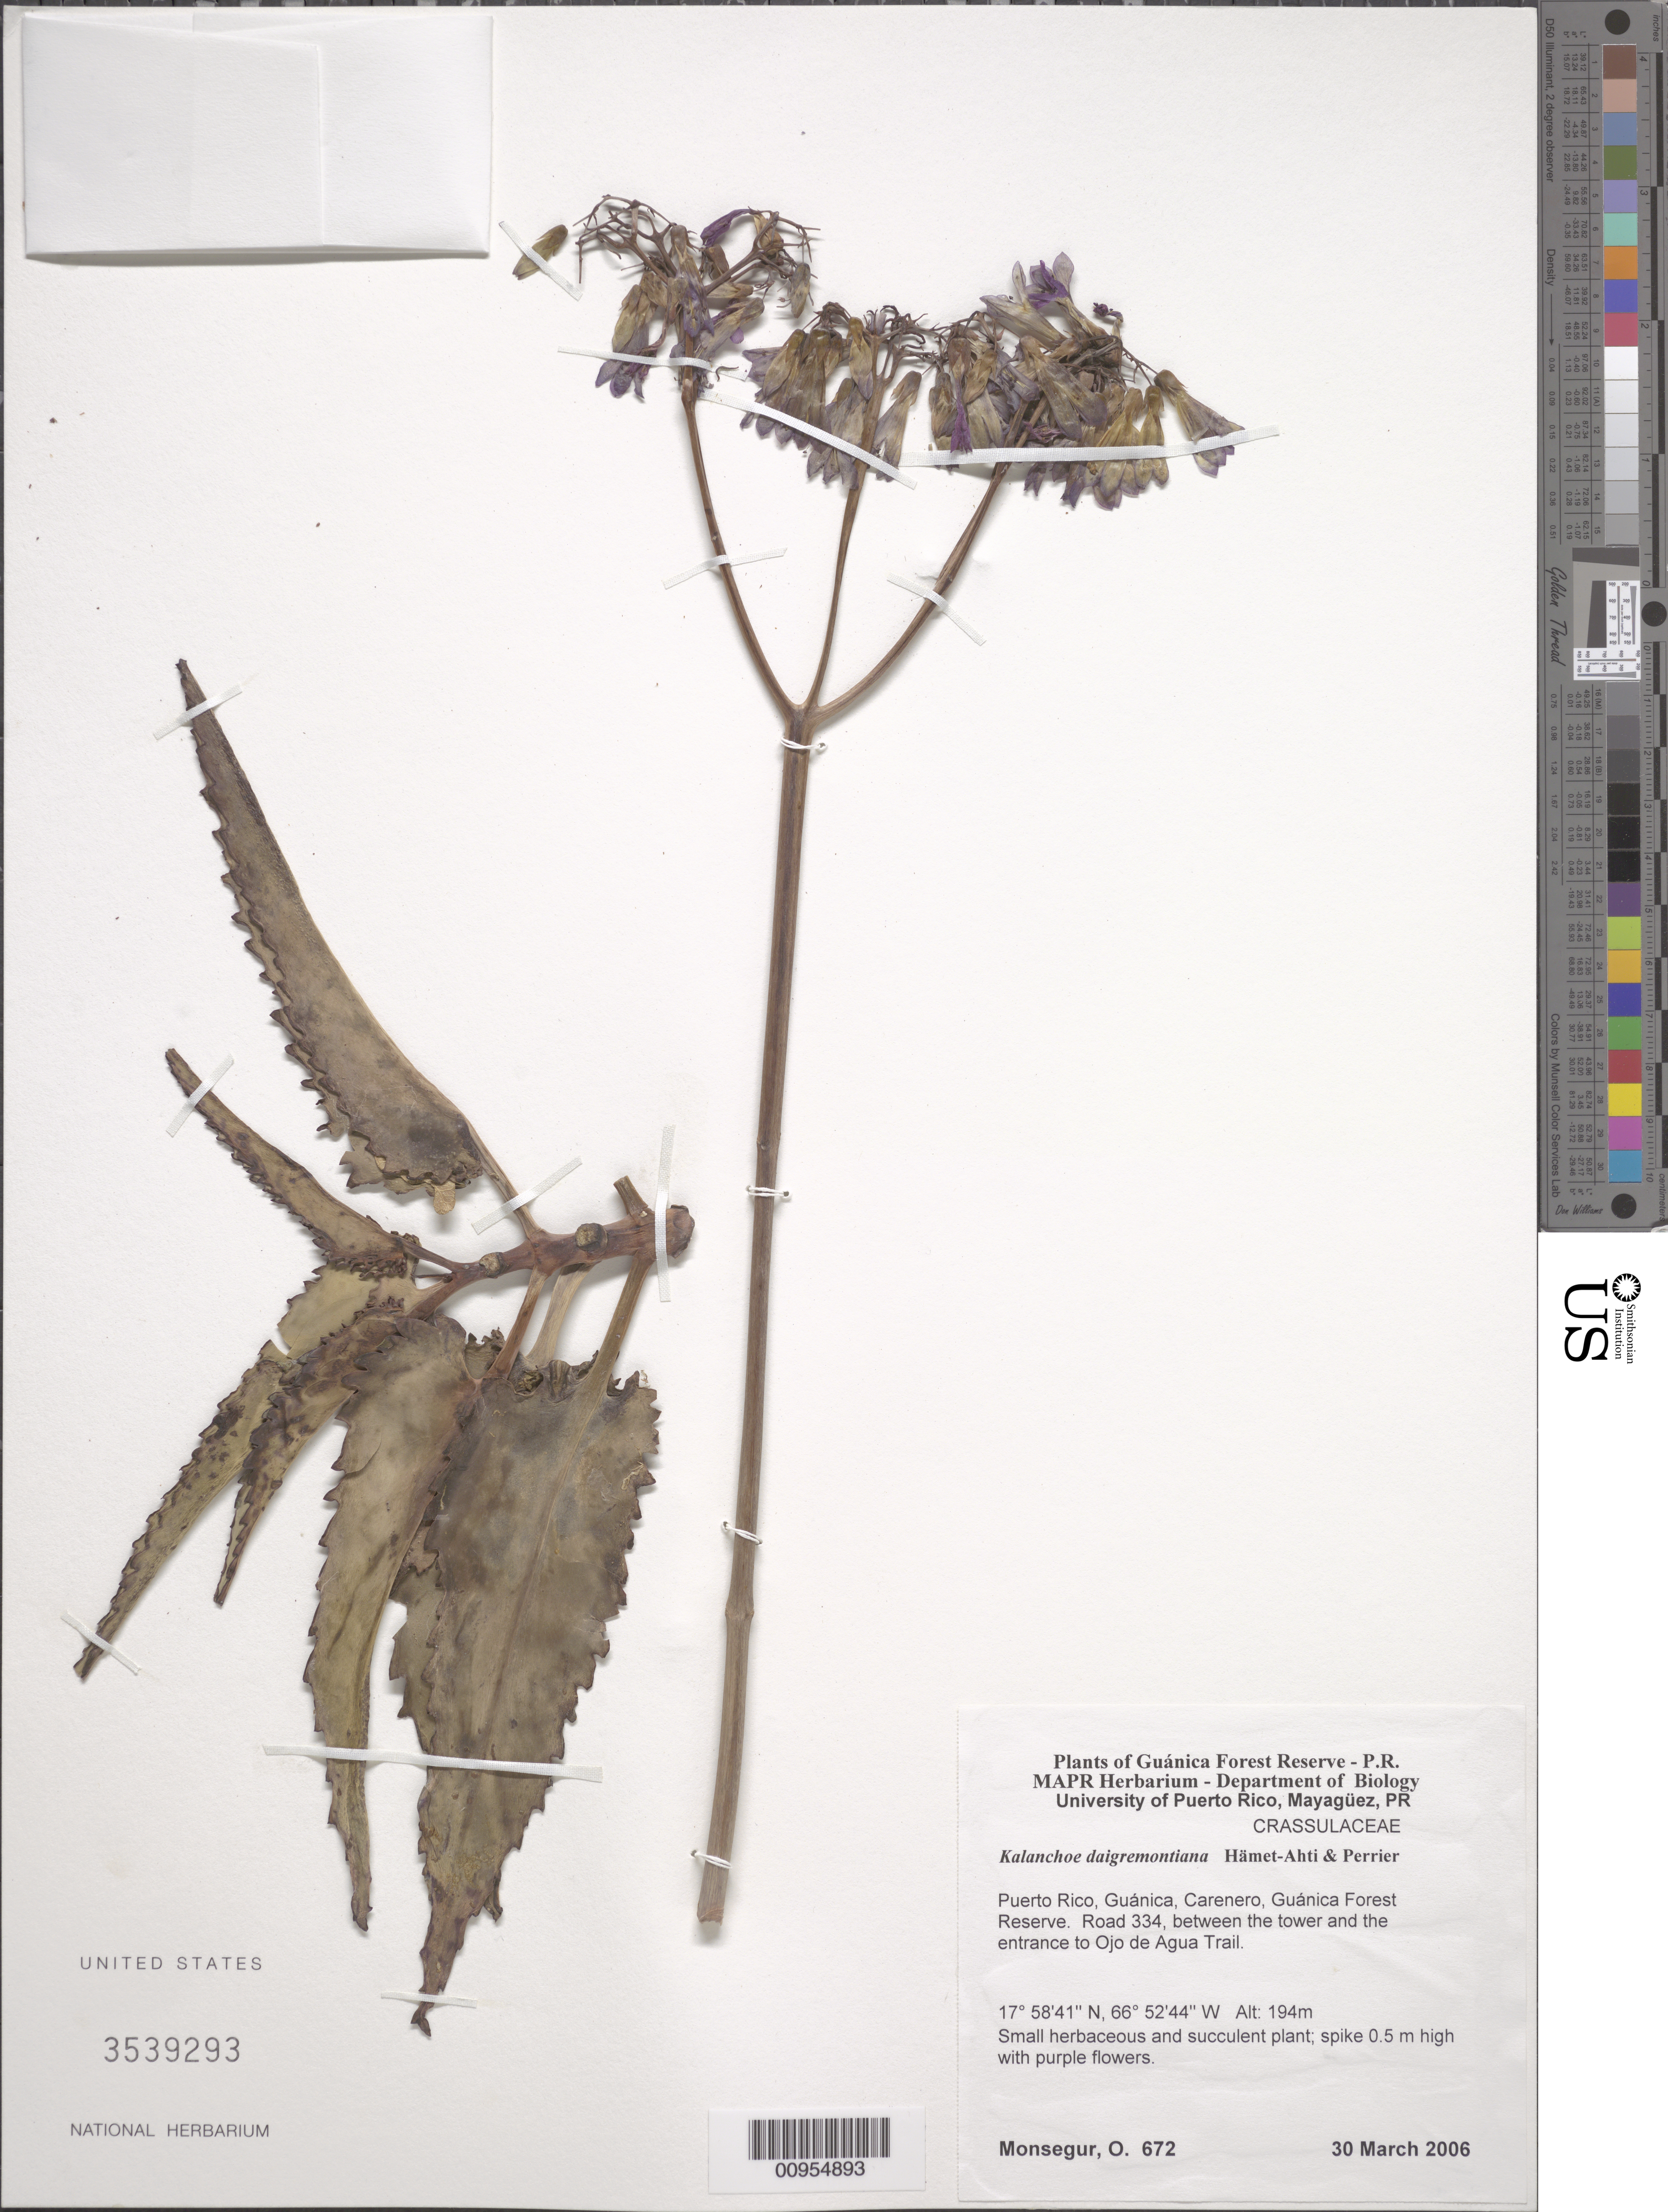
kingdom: Plantae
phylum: Tracheophyta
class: Magnoliopsida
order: Saxifragales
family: Crassulaceae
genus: Bryophyllum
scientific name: Bryophyllum daigremontianum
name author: (Raym.-Hamet & H. Perrier) A. Berger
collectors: O. Monsegur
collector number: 672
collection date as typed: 30 Mar 2006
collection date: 2006-03-30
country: Puerto Rico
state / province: Guánica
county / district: Carenero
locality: Guánica Forest Reserve. Road 334, between the tower and the entrance to Ojo de Agua Trail.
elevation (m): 194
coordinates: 17.58406, 66.52442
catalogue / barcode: US 3539293